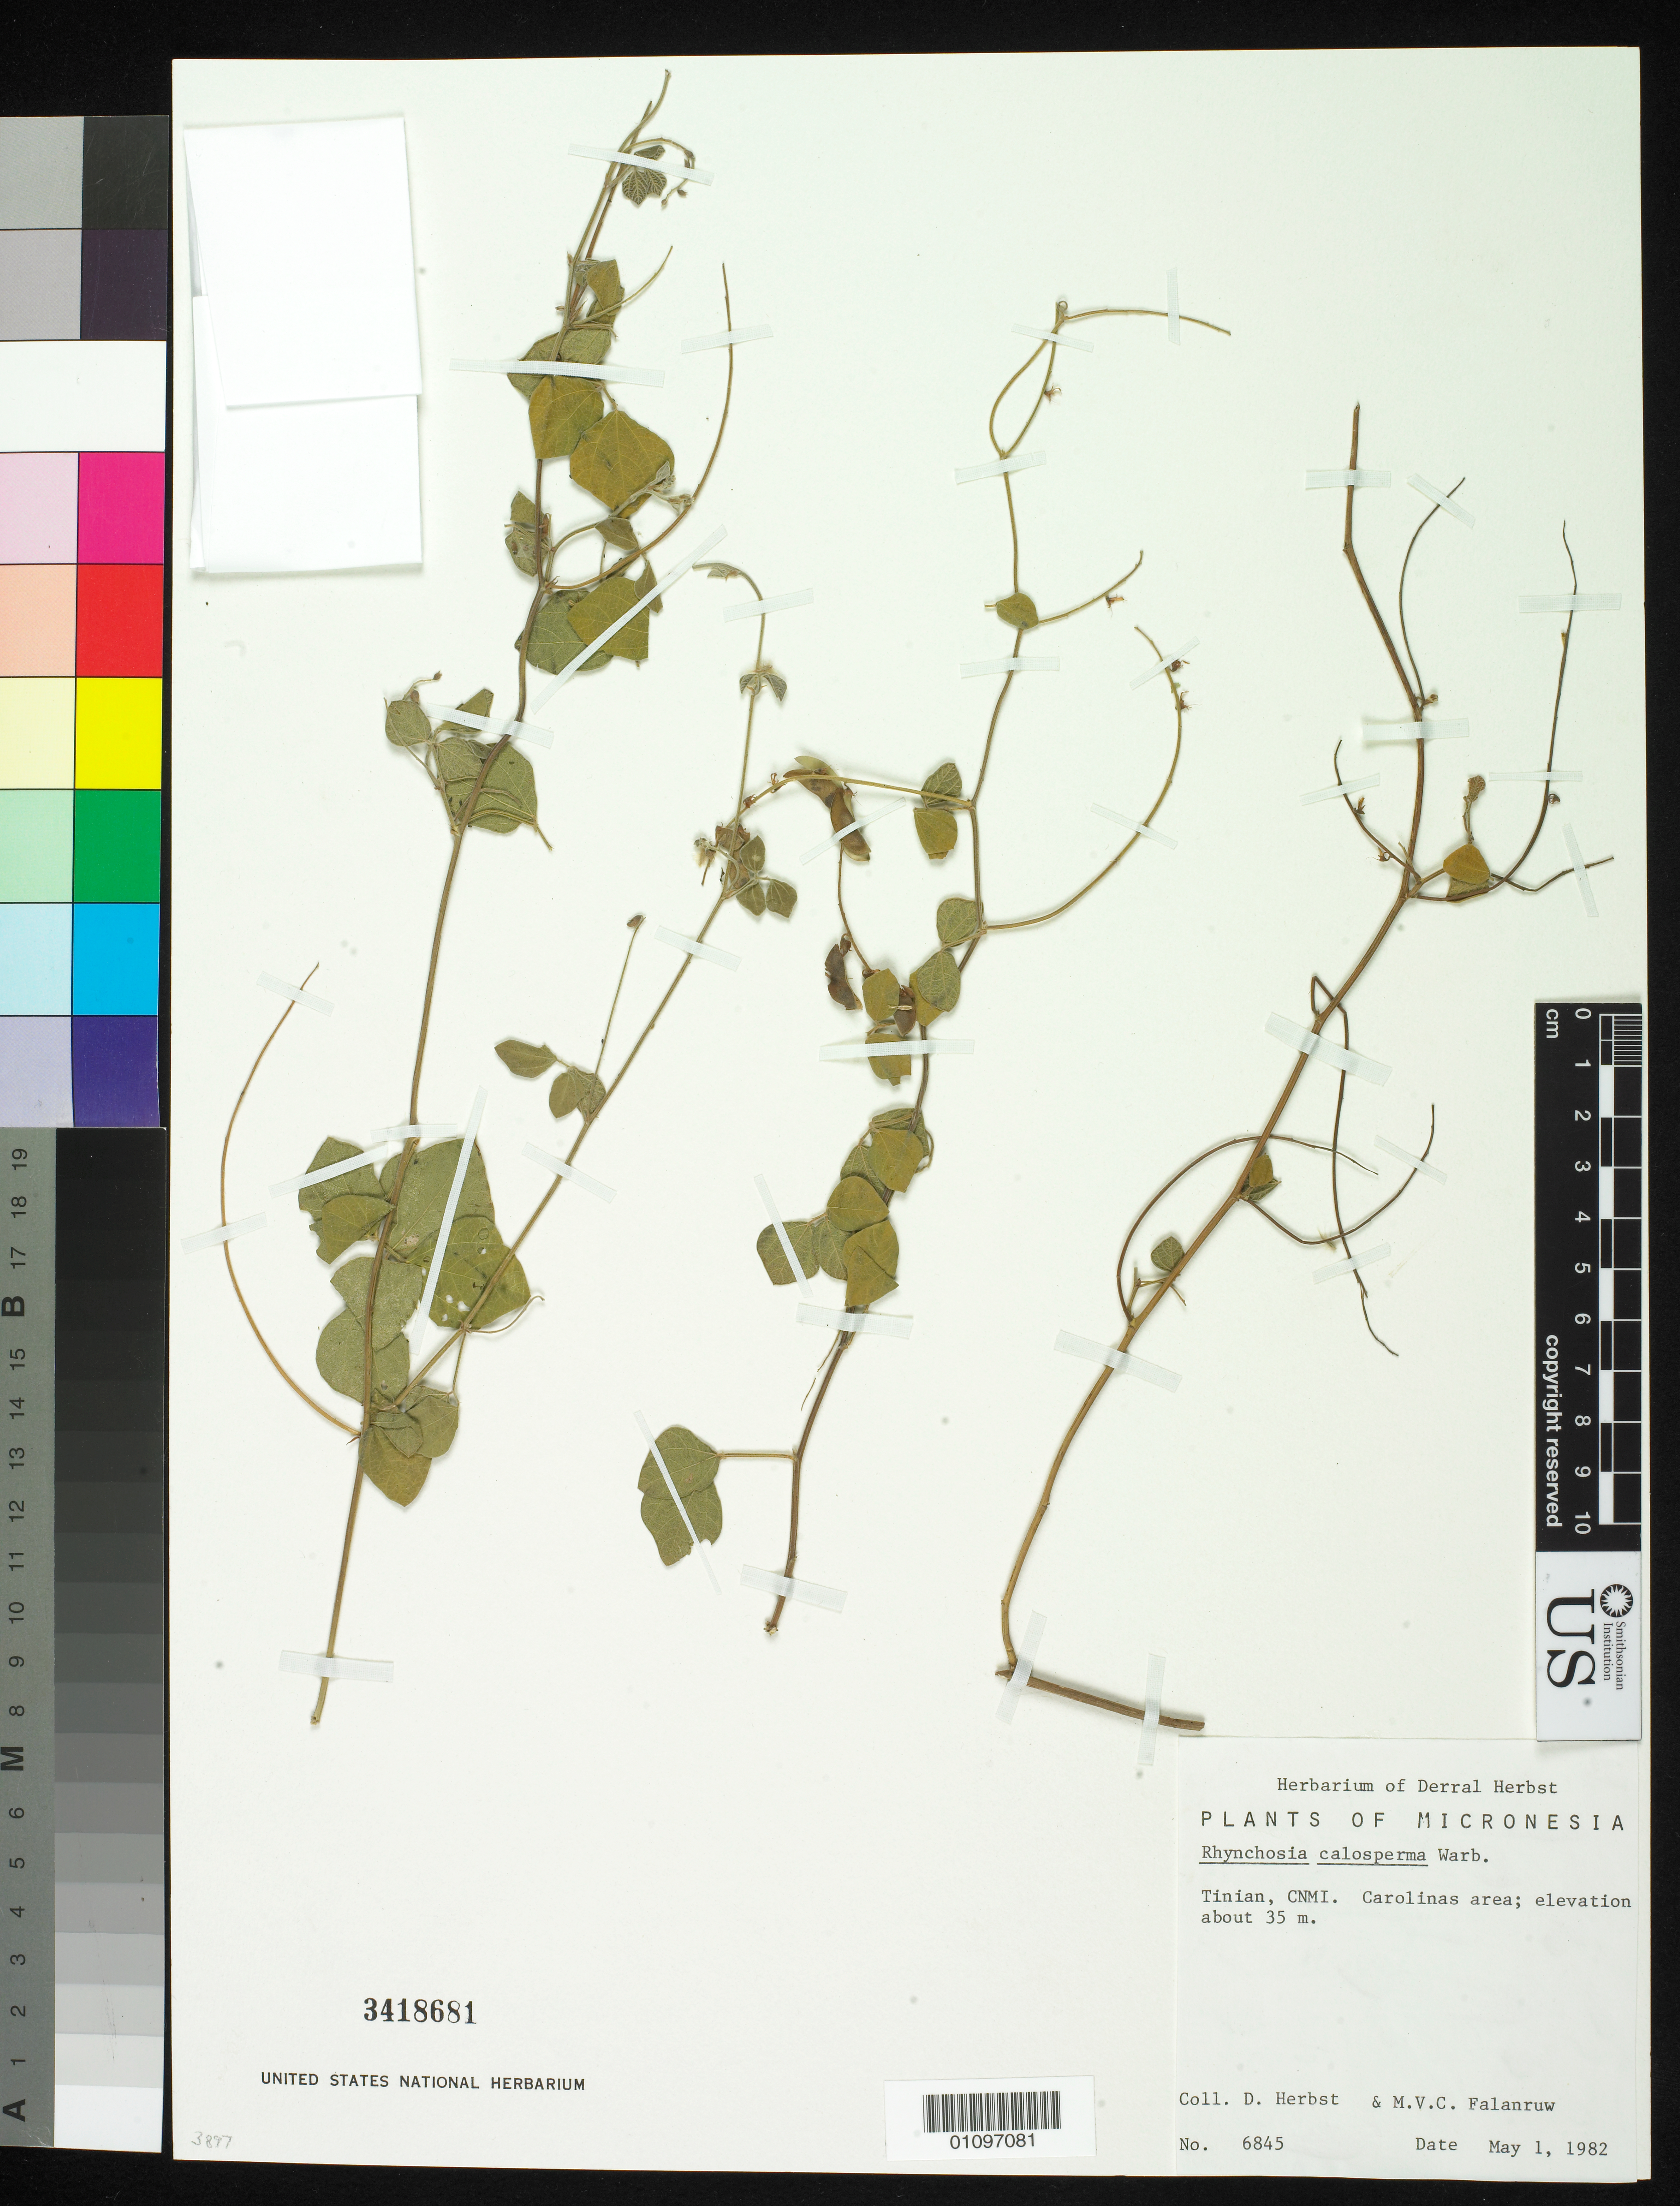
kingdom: Plantae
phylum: Tracheophyta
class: Magnoliopsida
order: Fabales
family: Fabaceae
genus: Rhynchosia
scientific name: Rhynchosia calosperma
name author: Warb.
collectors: D. R. Herbst & M. V. Falanruw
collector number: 6845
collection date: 1982-05-01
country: Northern Mariana Islands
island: Tinian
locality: Carolinas area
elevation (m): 35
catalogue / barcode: US 3418681